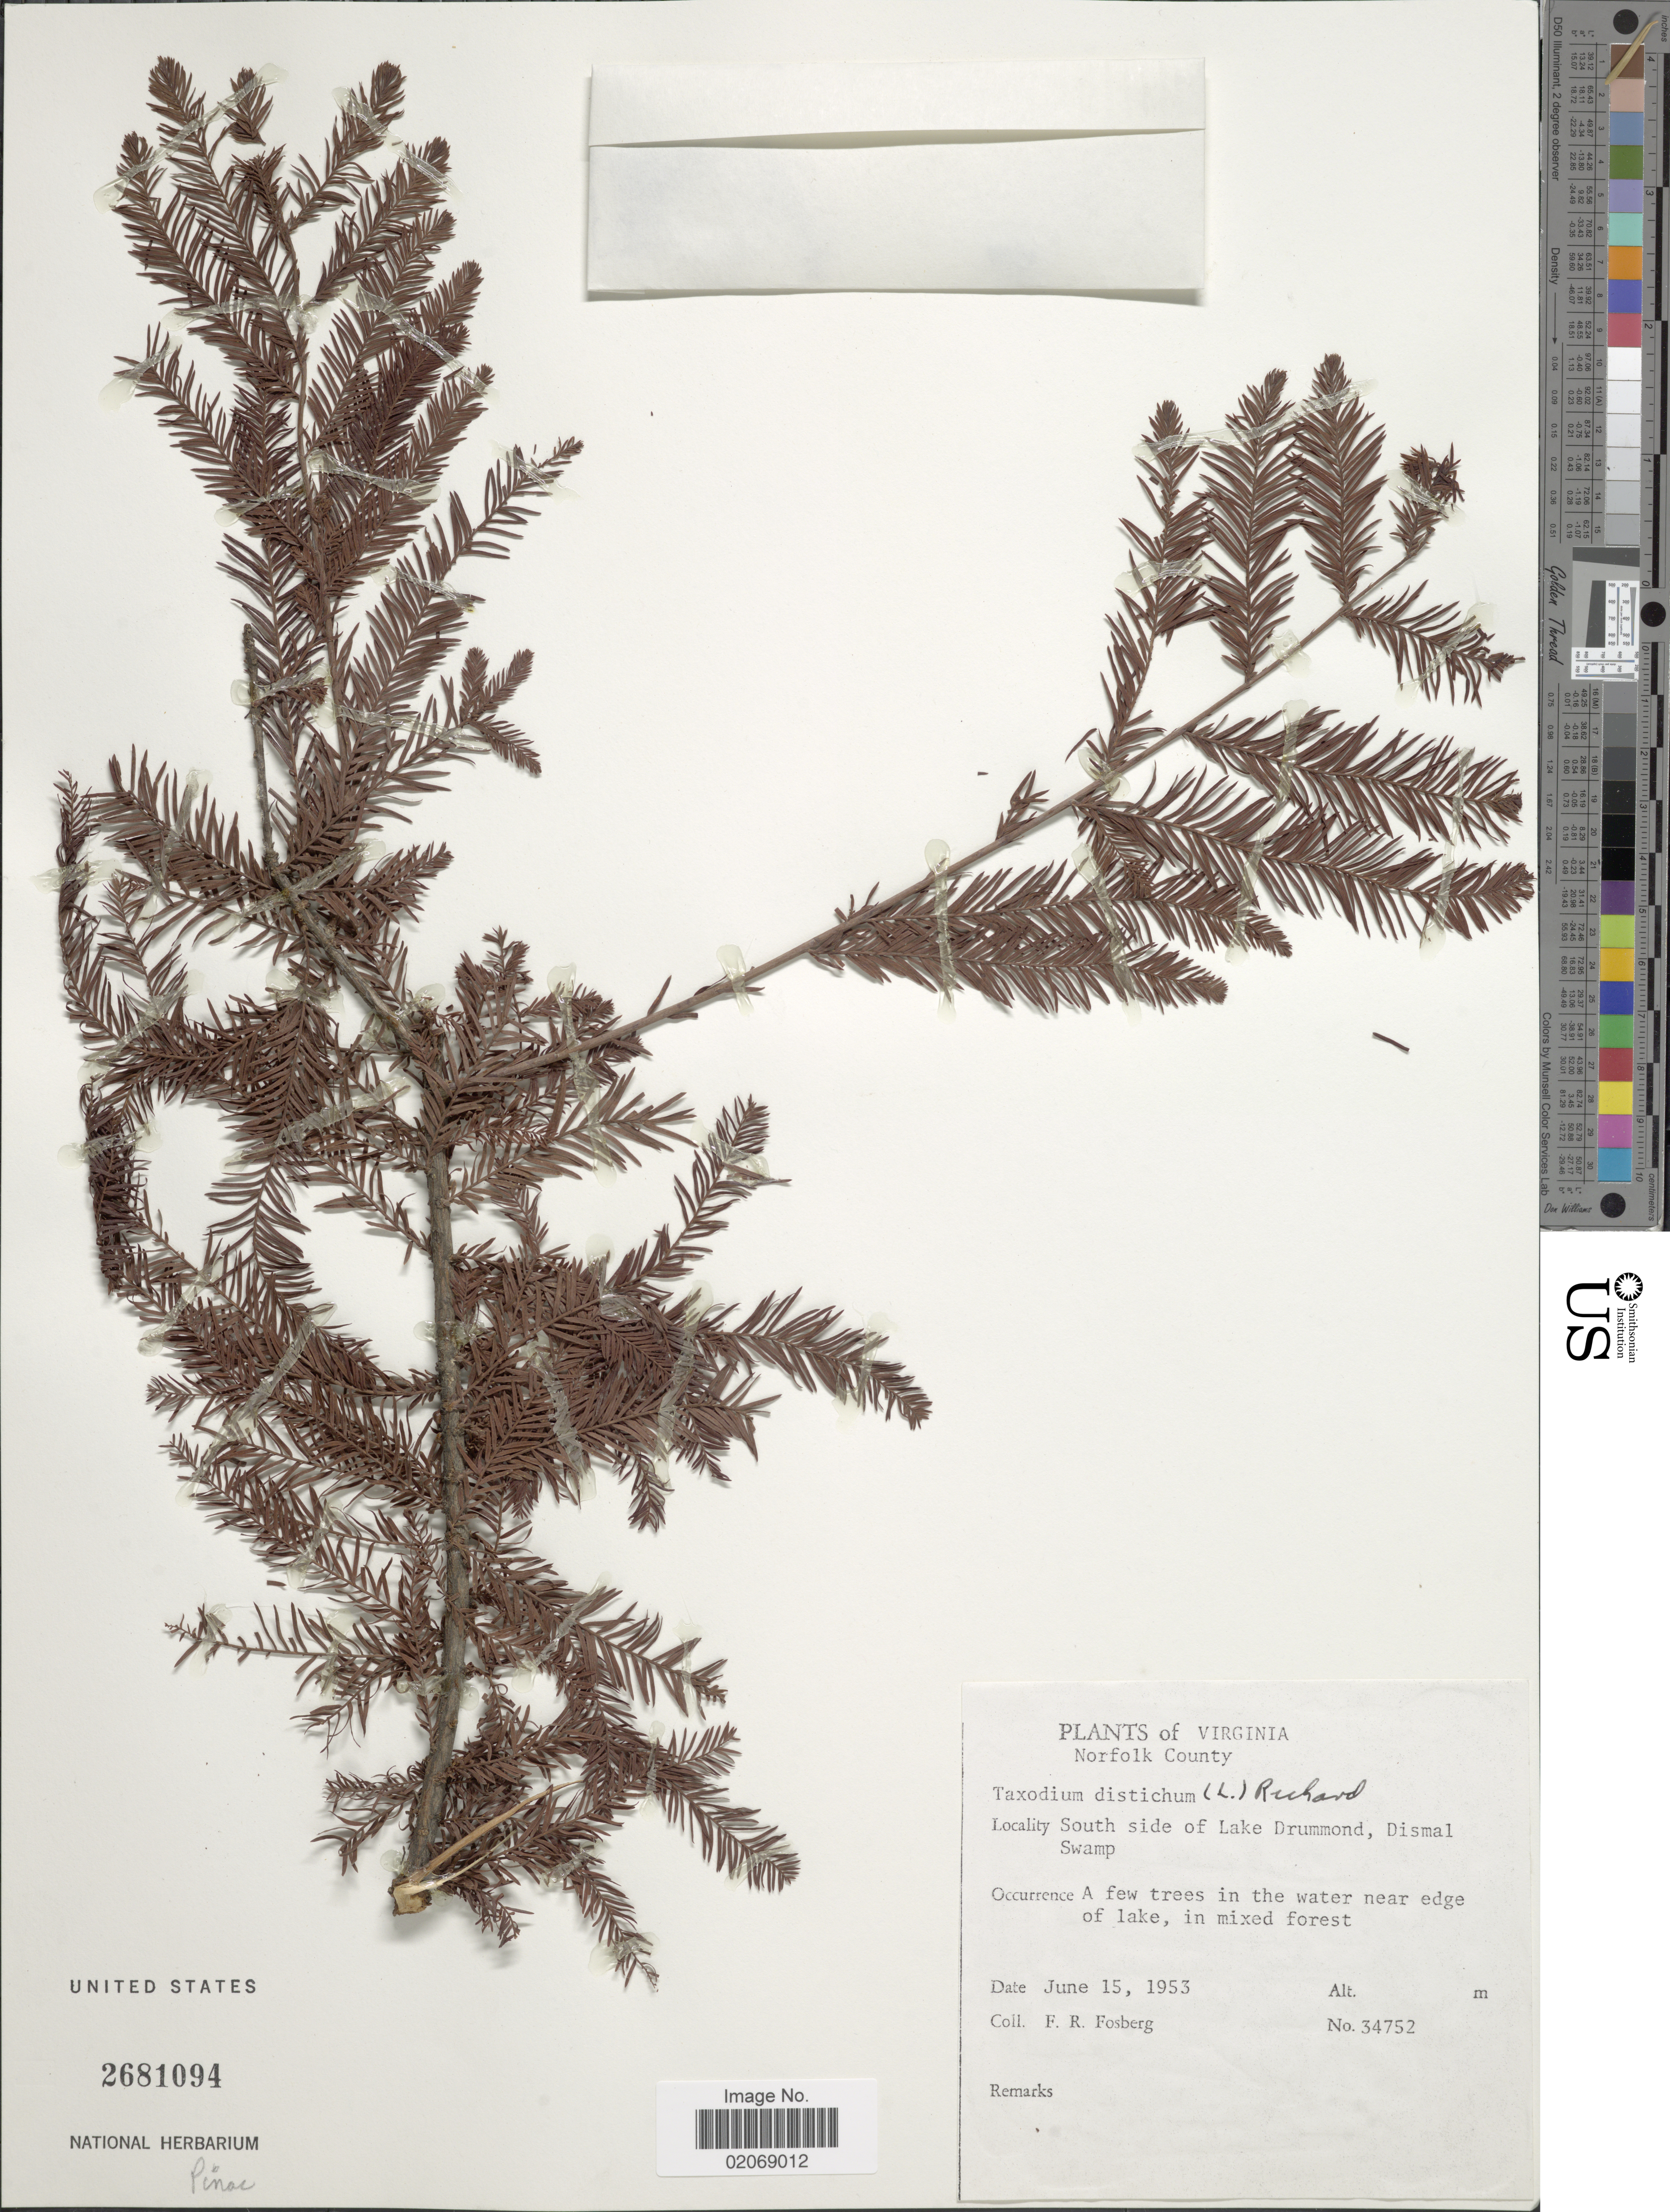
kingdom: Plantae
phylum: Tracheophyta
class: Pinopsida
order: Pinales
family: Cupressaceae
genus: Taxodium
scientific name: Taxodium distichum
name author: (L.) Rich.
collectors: F. R. Fosberg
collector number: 34752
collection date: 1953-06-15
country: United States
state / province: Virginia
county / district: City of Norfolk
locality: Norfolk County, South side of Lake Drummond, Dismal Swamp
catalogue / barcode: US 2681094